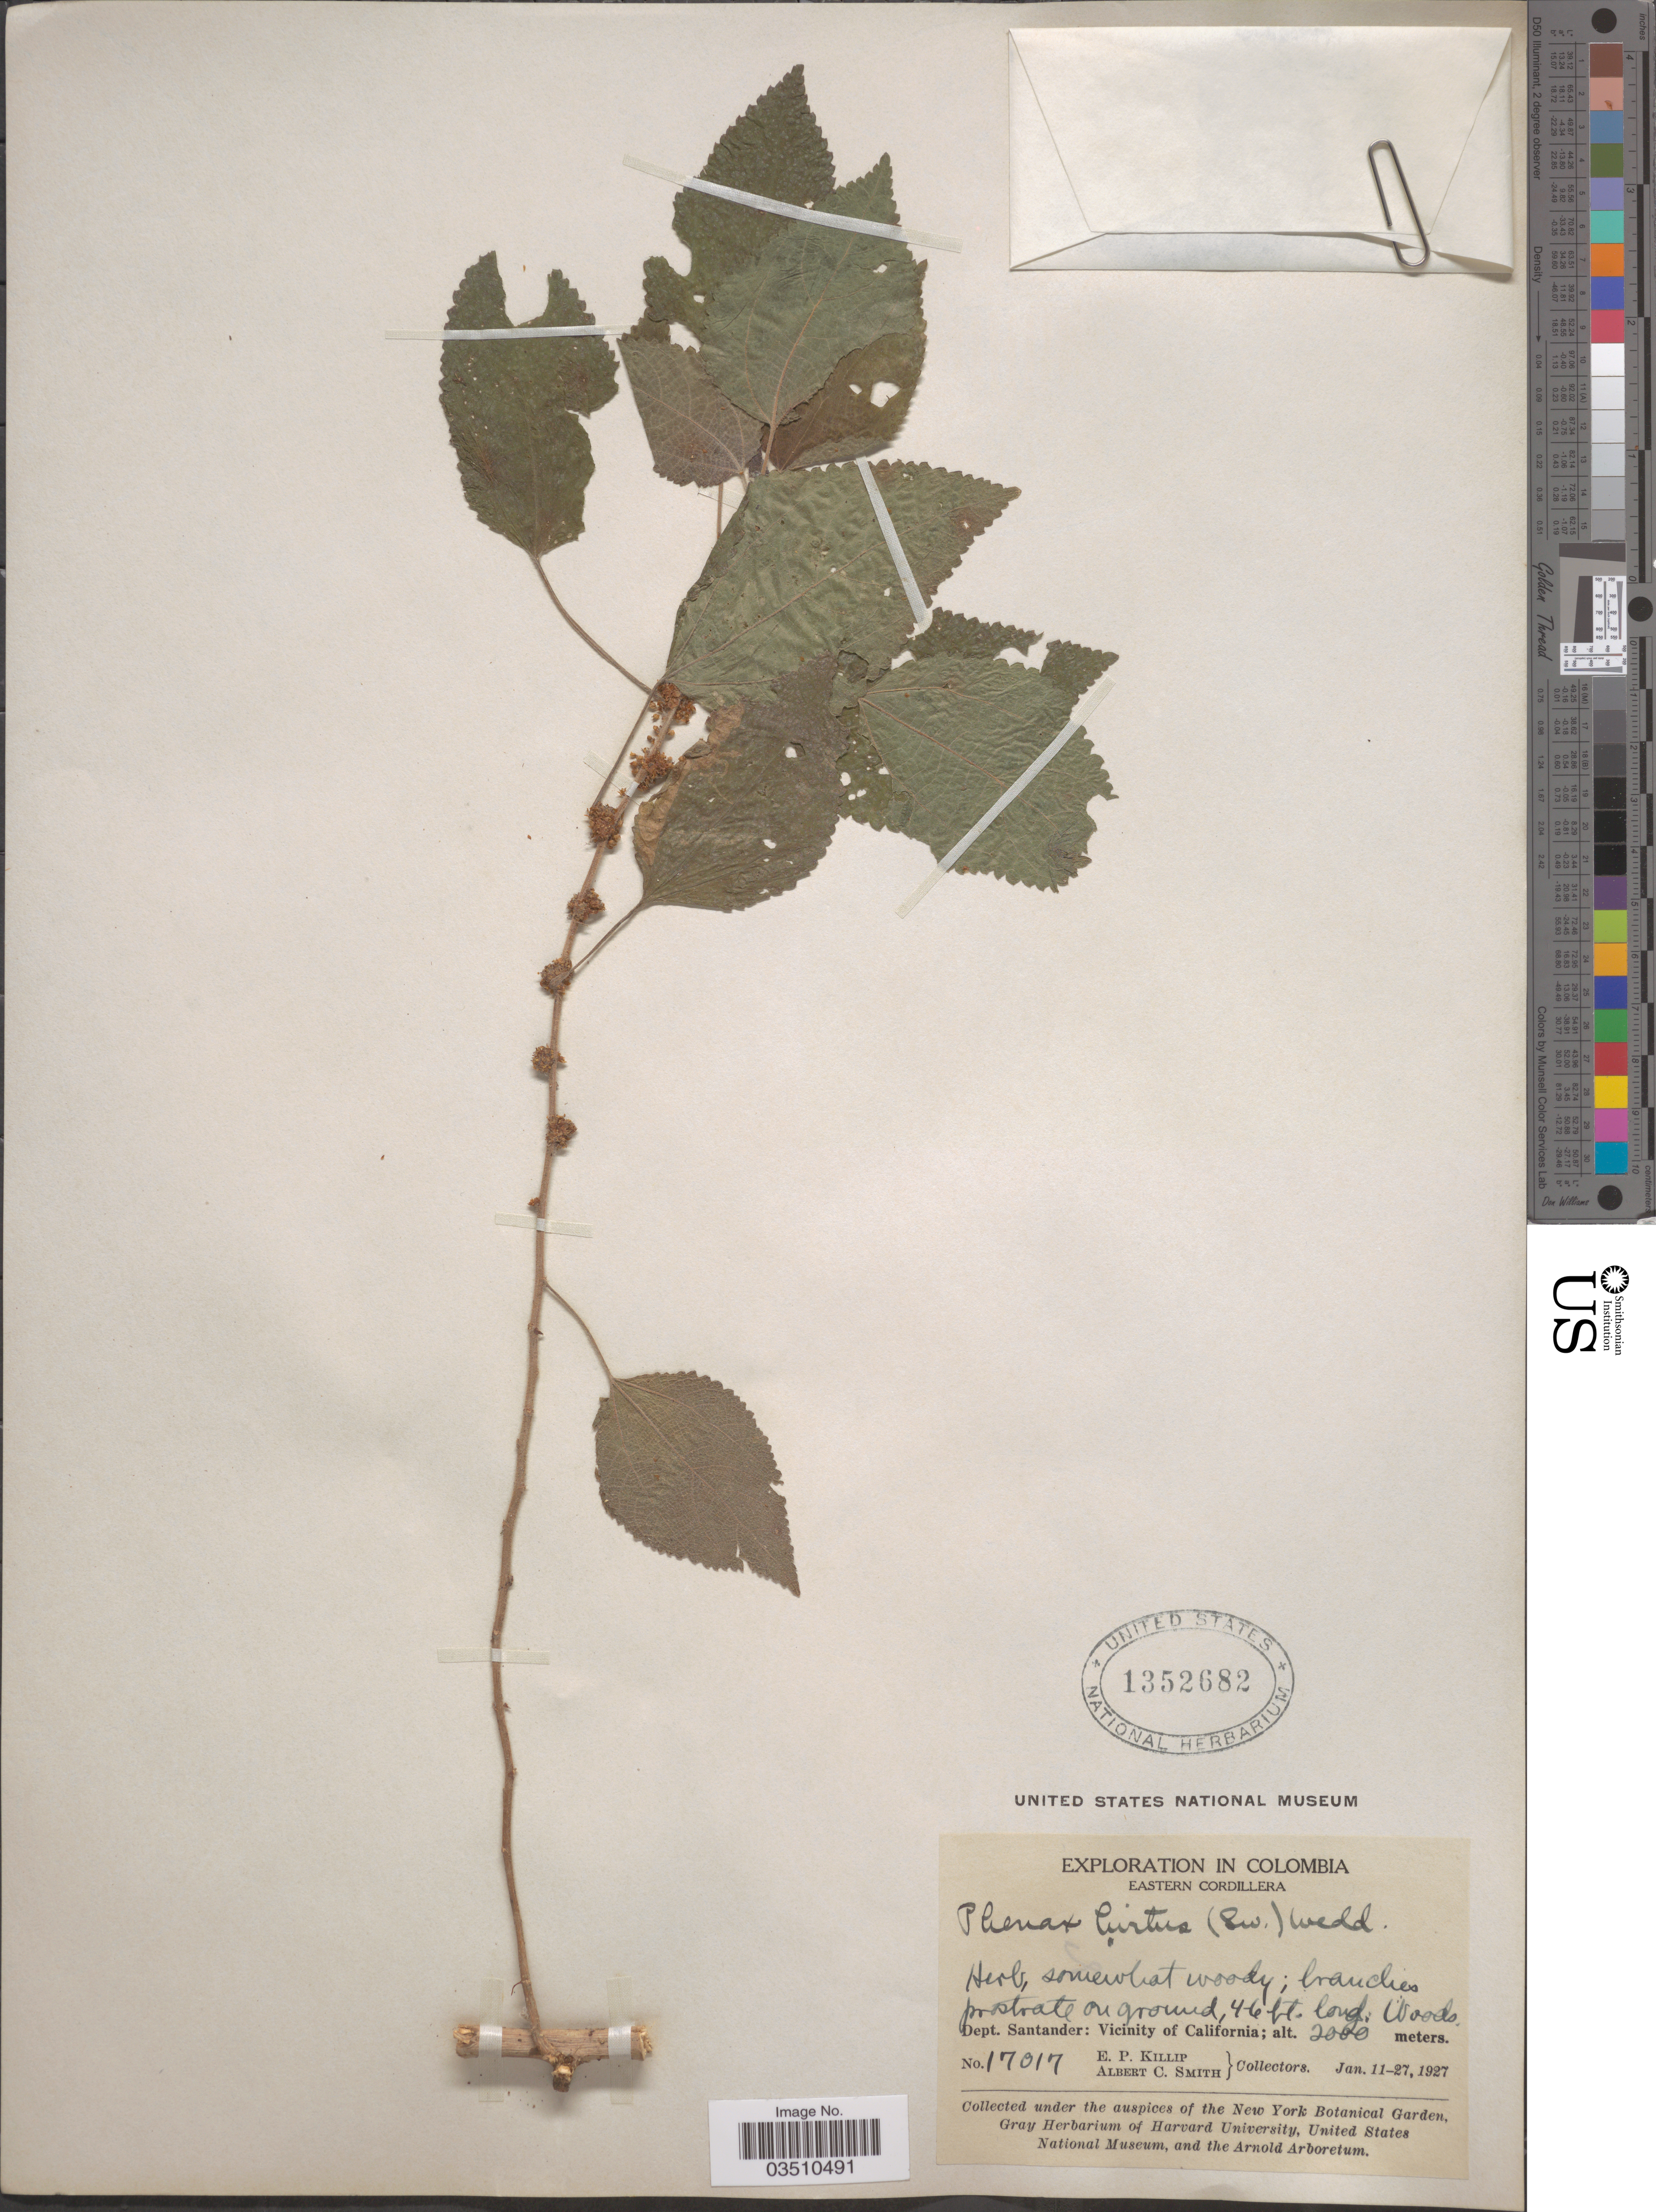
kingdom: Plantae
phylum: Tracheophyta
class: Magnoliopsida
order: Rosales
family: Urticaceae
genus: Phenax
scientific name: Phenax hirtus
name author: (Sw.) Wedd.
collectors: E. P. Killip & A. C. Smith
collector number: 17017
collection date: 1927-01-11/1927-01-27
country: Colombia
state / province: Santander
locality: Eastern Cordillera. Dept. Santander: Vicinity of California.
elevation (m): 2000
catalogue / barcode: US 1352682